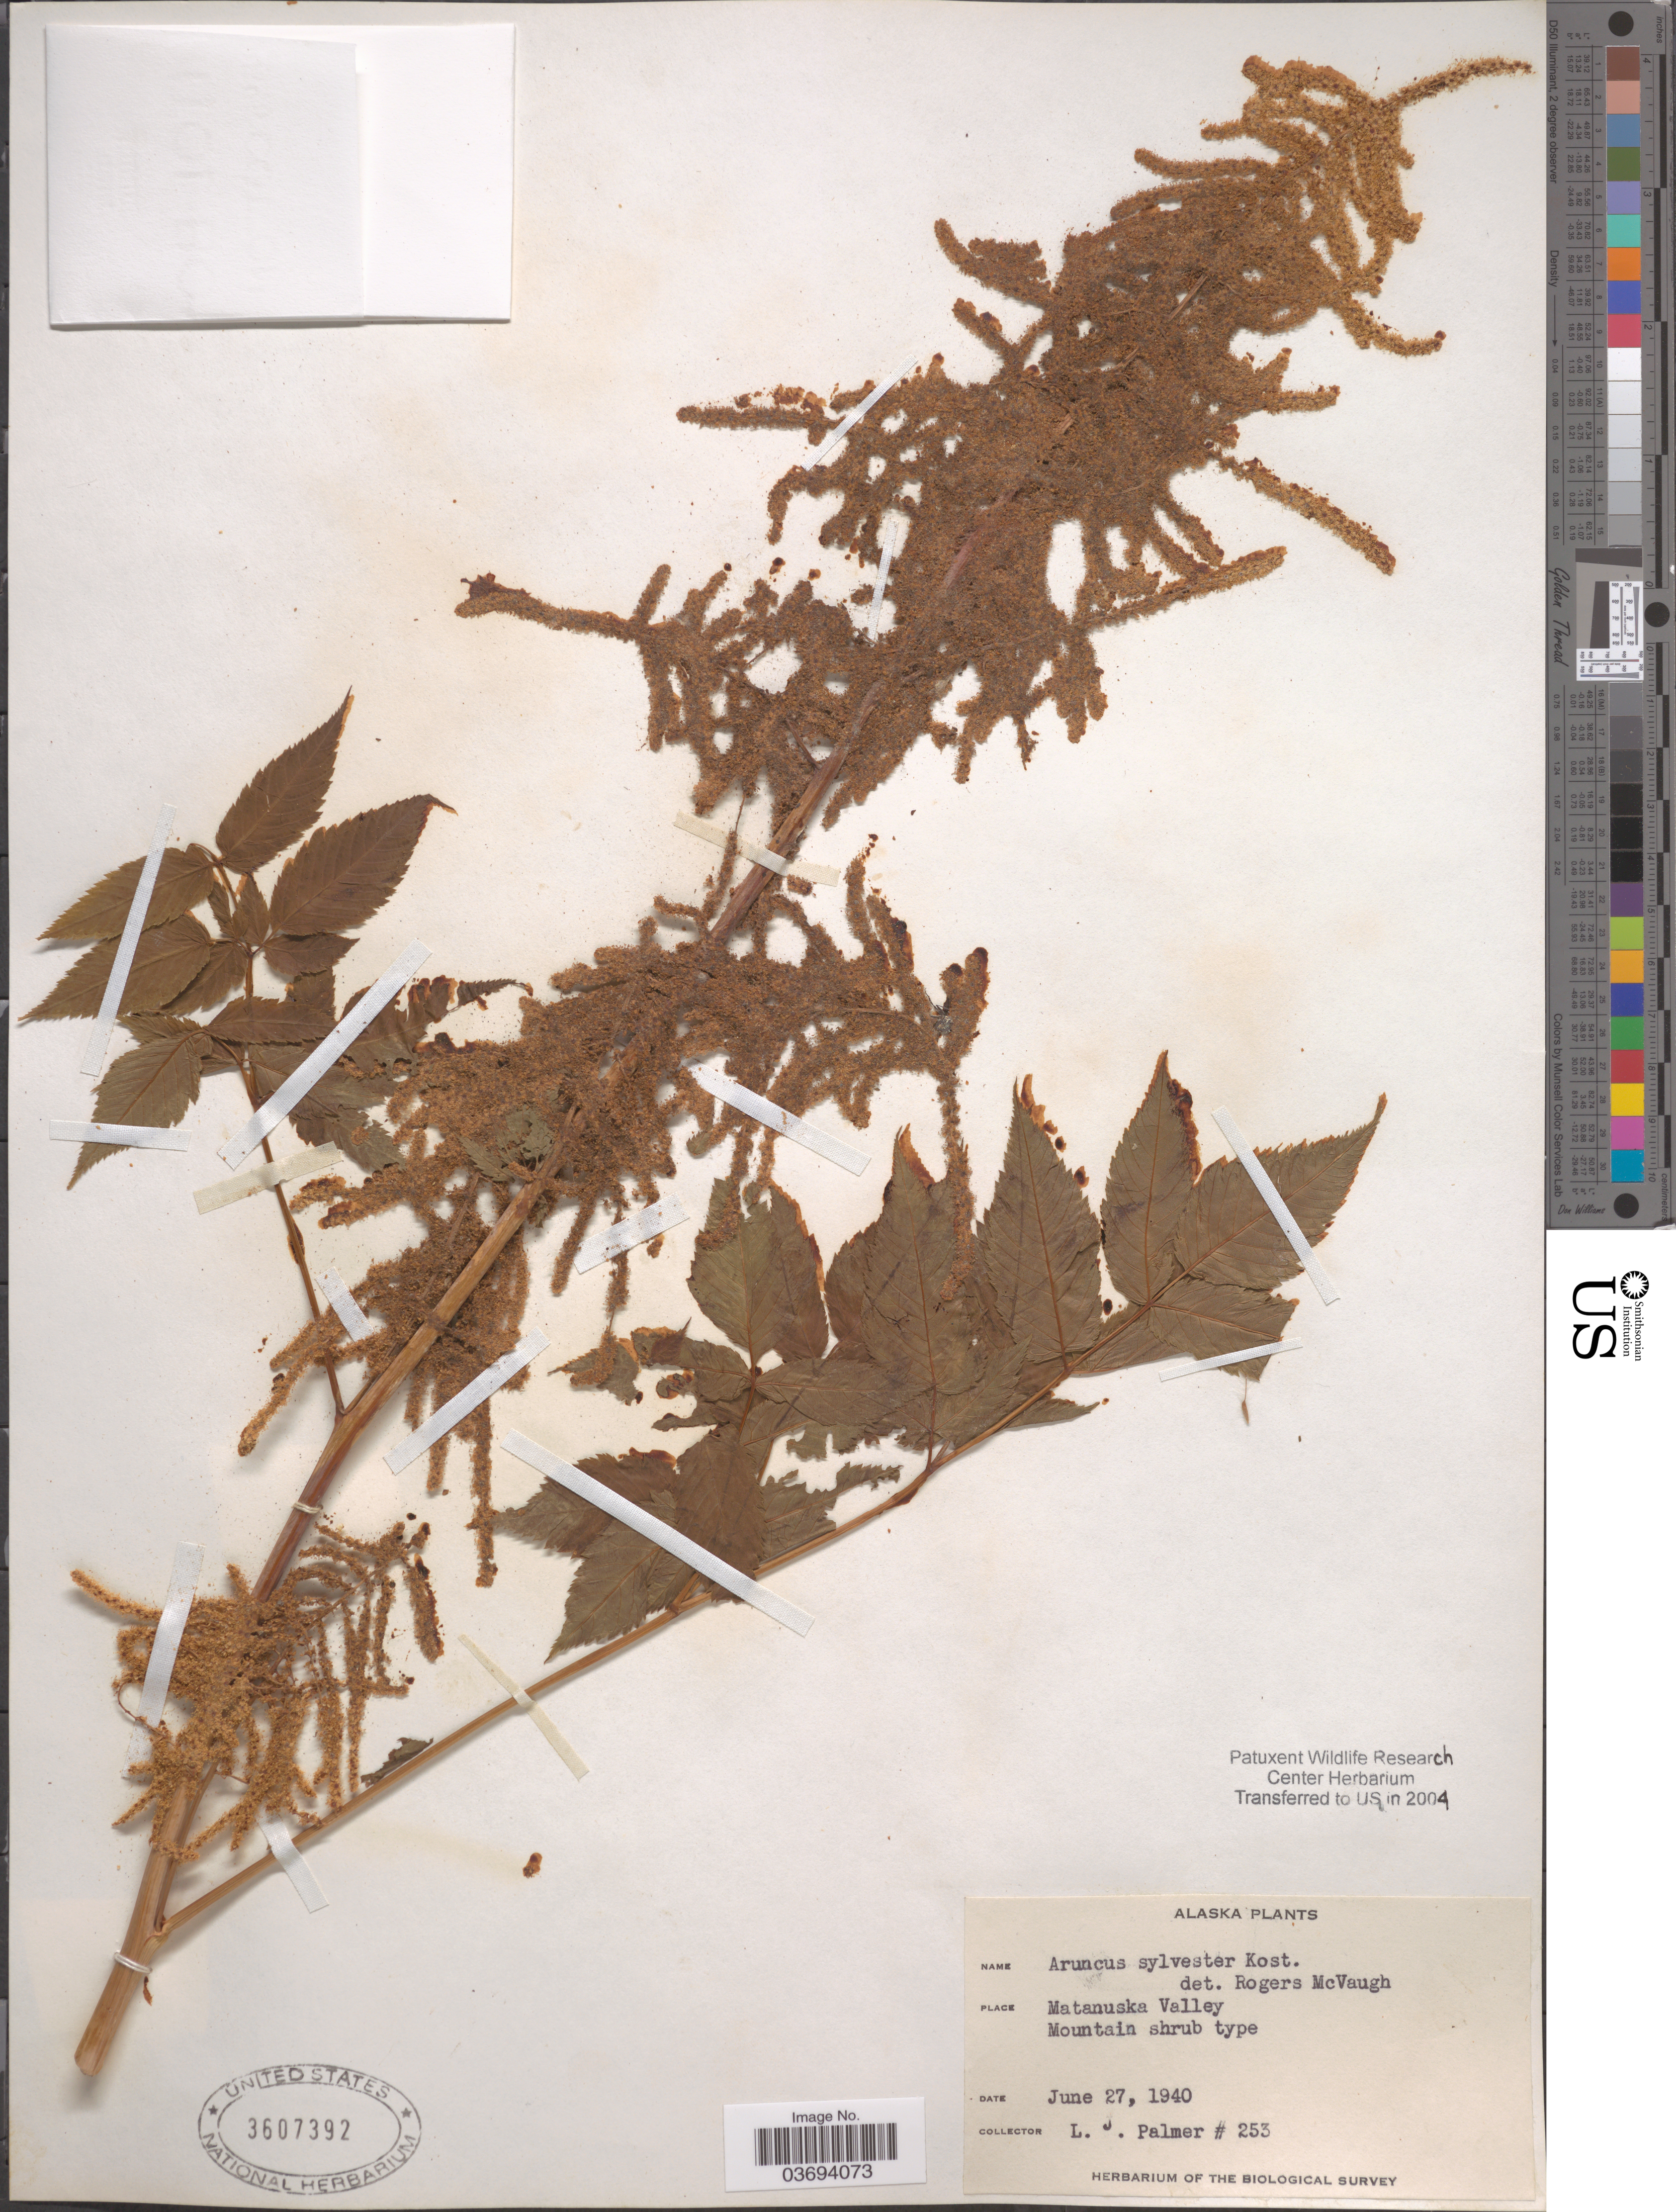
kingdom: Plantae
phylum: Tracheophyta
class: Magnoliopsida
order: Rosales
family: Rosaceae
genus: Aruncus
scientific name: Aruncus dioicus var. acuminatus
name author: (Rydb.) H. Hara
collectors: L. J. Palmer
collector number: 253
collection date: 1940-06-27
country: United States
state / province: Alaska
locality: Matanuska Valley.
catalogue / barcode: US 3607392